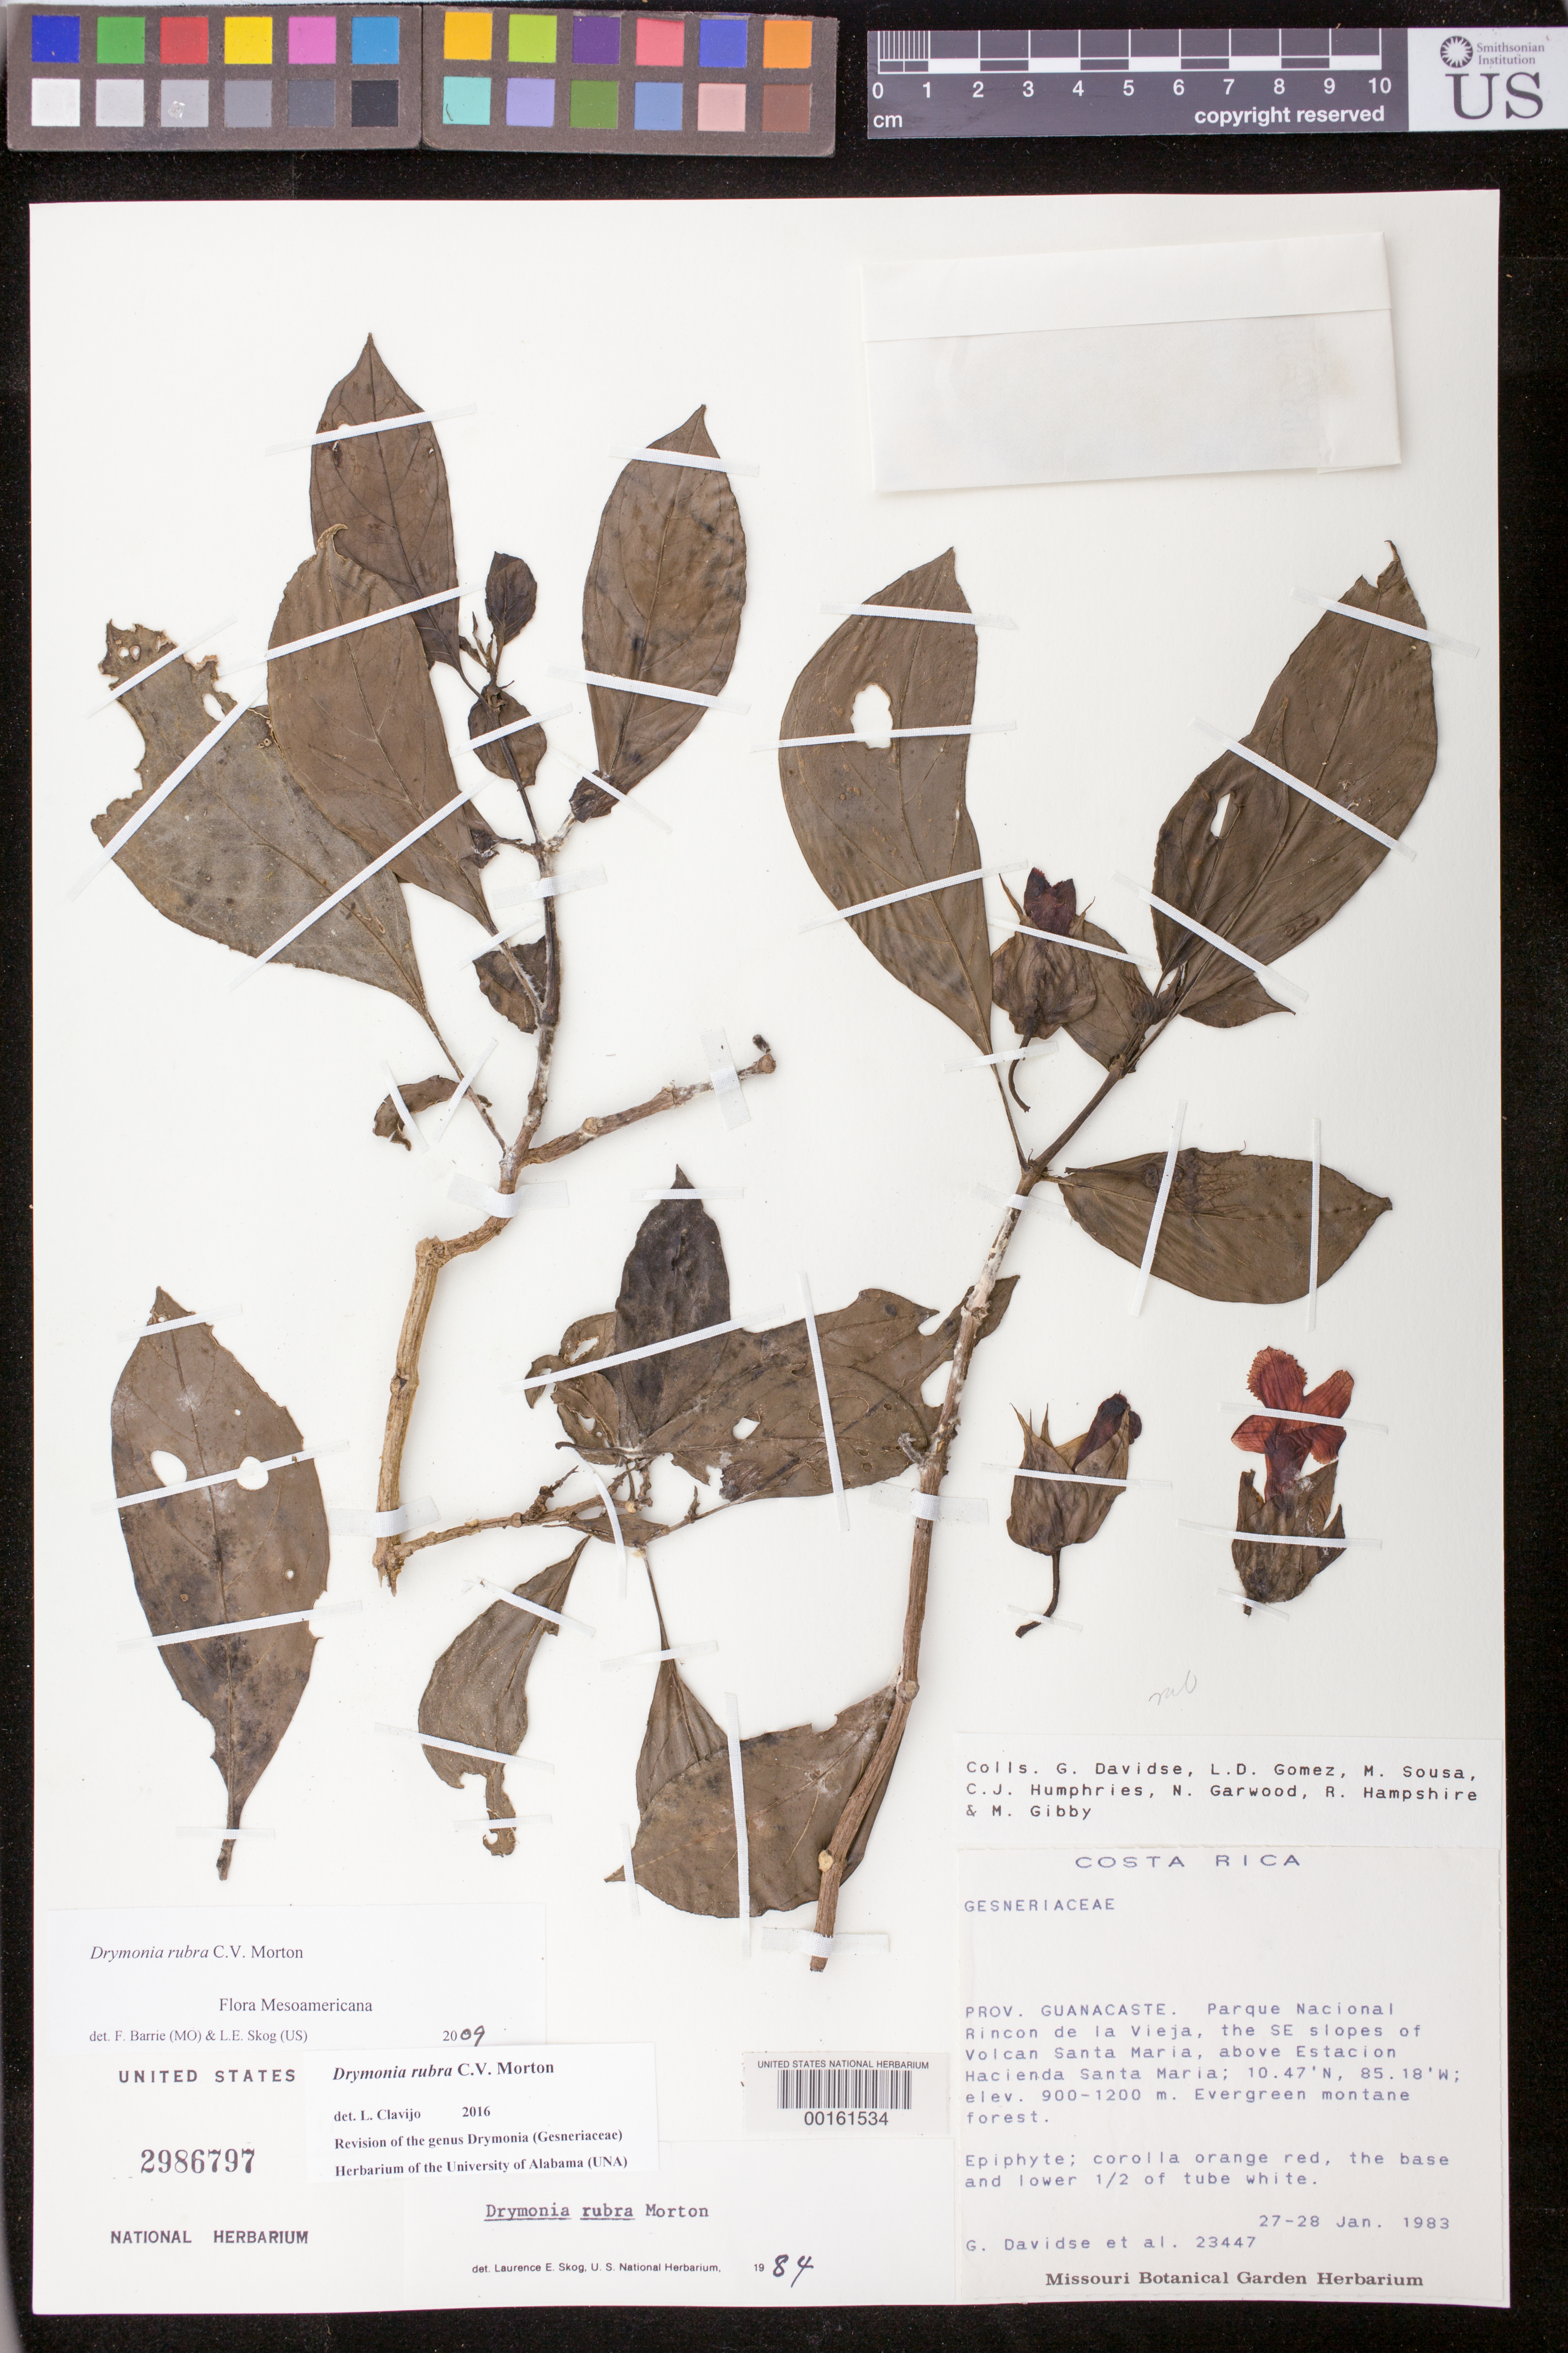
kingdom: Plantae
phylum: Tracheophyta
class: Magnoliopsida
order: Lamiales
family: Gesneriaceae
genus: Drymonia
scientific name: Drymonia rubra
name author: C.V. Morton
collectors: G. Davidse, L. D. Gómez, M. Sousa, C. J. Humphries, N. C. Garwood, R. Hampshire & M. Gibby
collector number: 23447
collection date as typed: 27-28 Jan 1983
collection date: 1983-01-27/1983-01-28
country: Costa Rica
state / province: Guanacaste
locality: Parque Nacional Rincon de la Vieja, the SE slopes of Volcan Santa Maria, above Estacion Hacienda Santa Maria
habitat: Evergreen montane forest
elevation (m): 900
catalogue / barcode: US 2986797